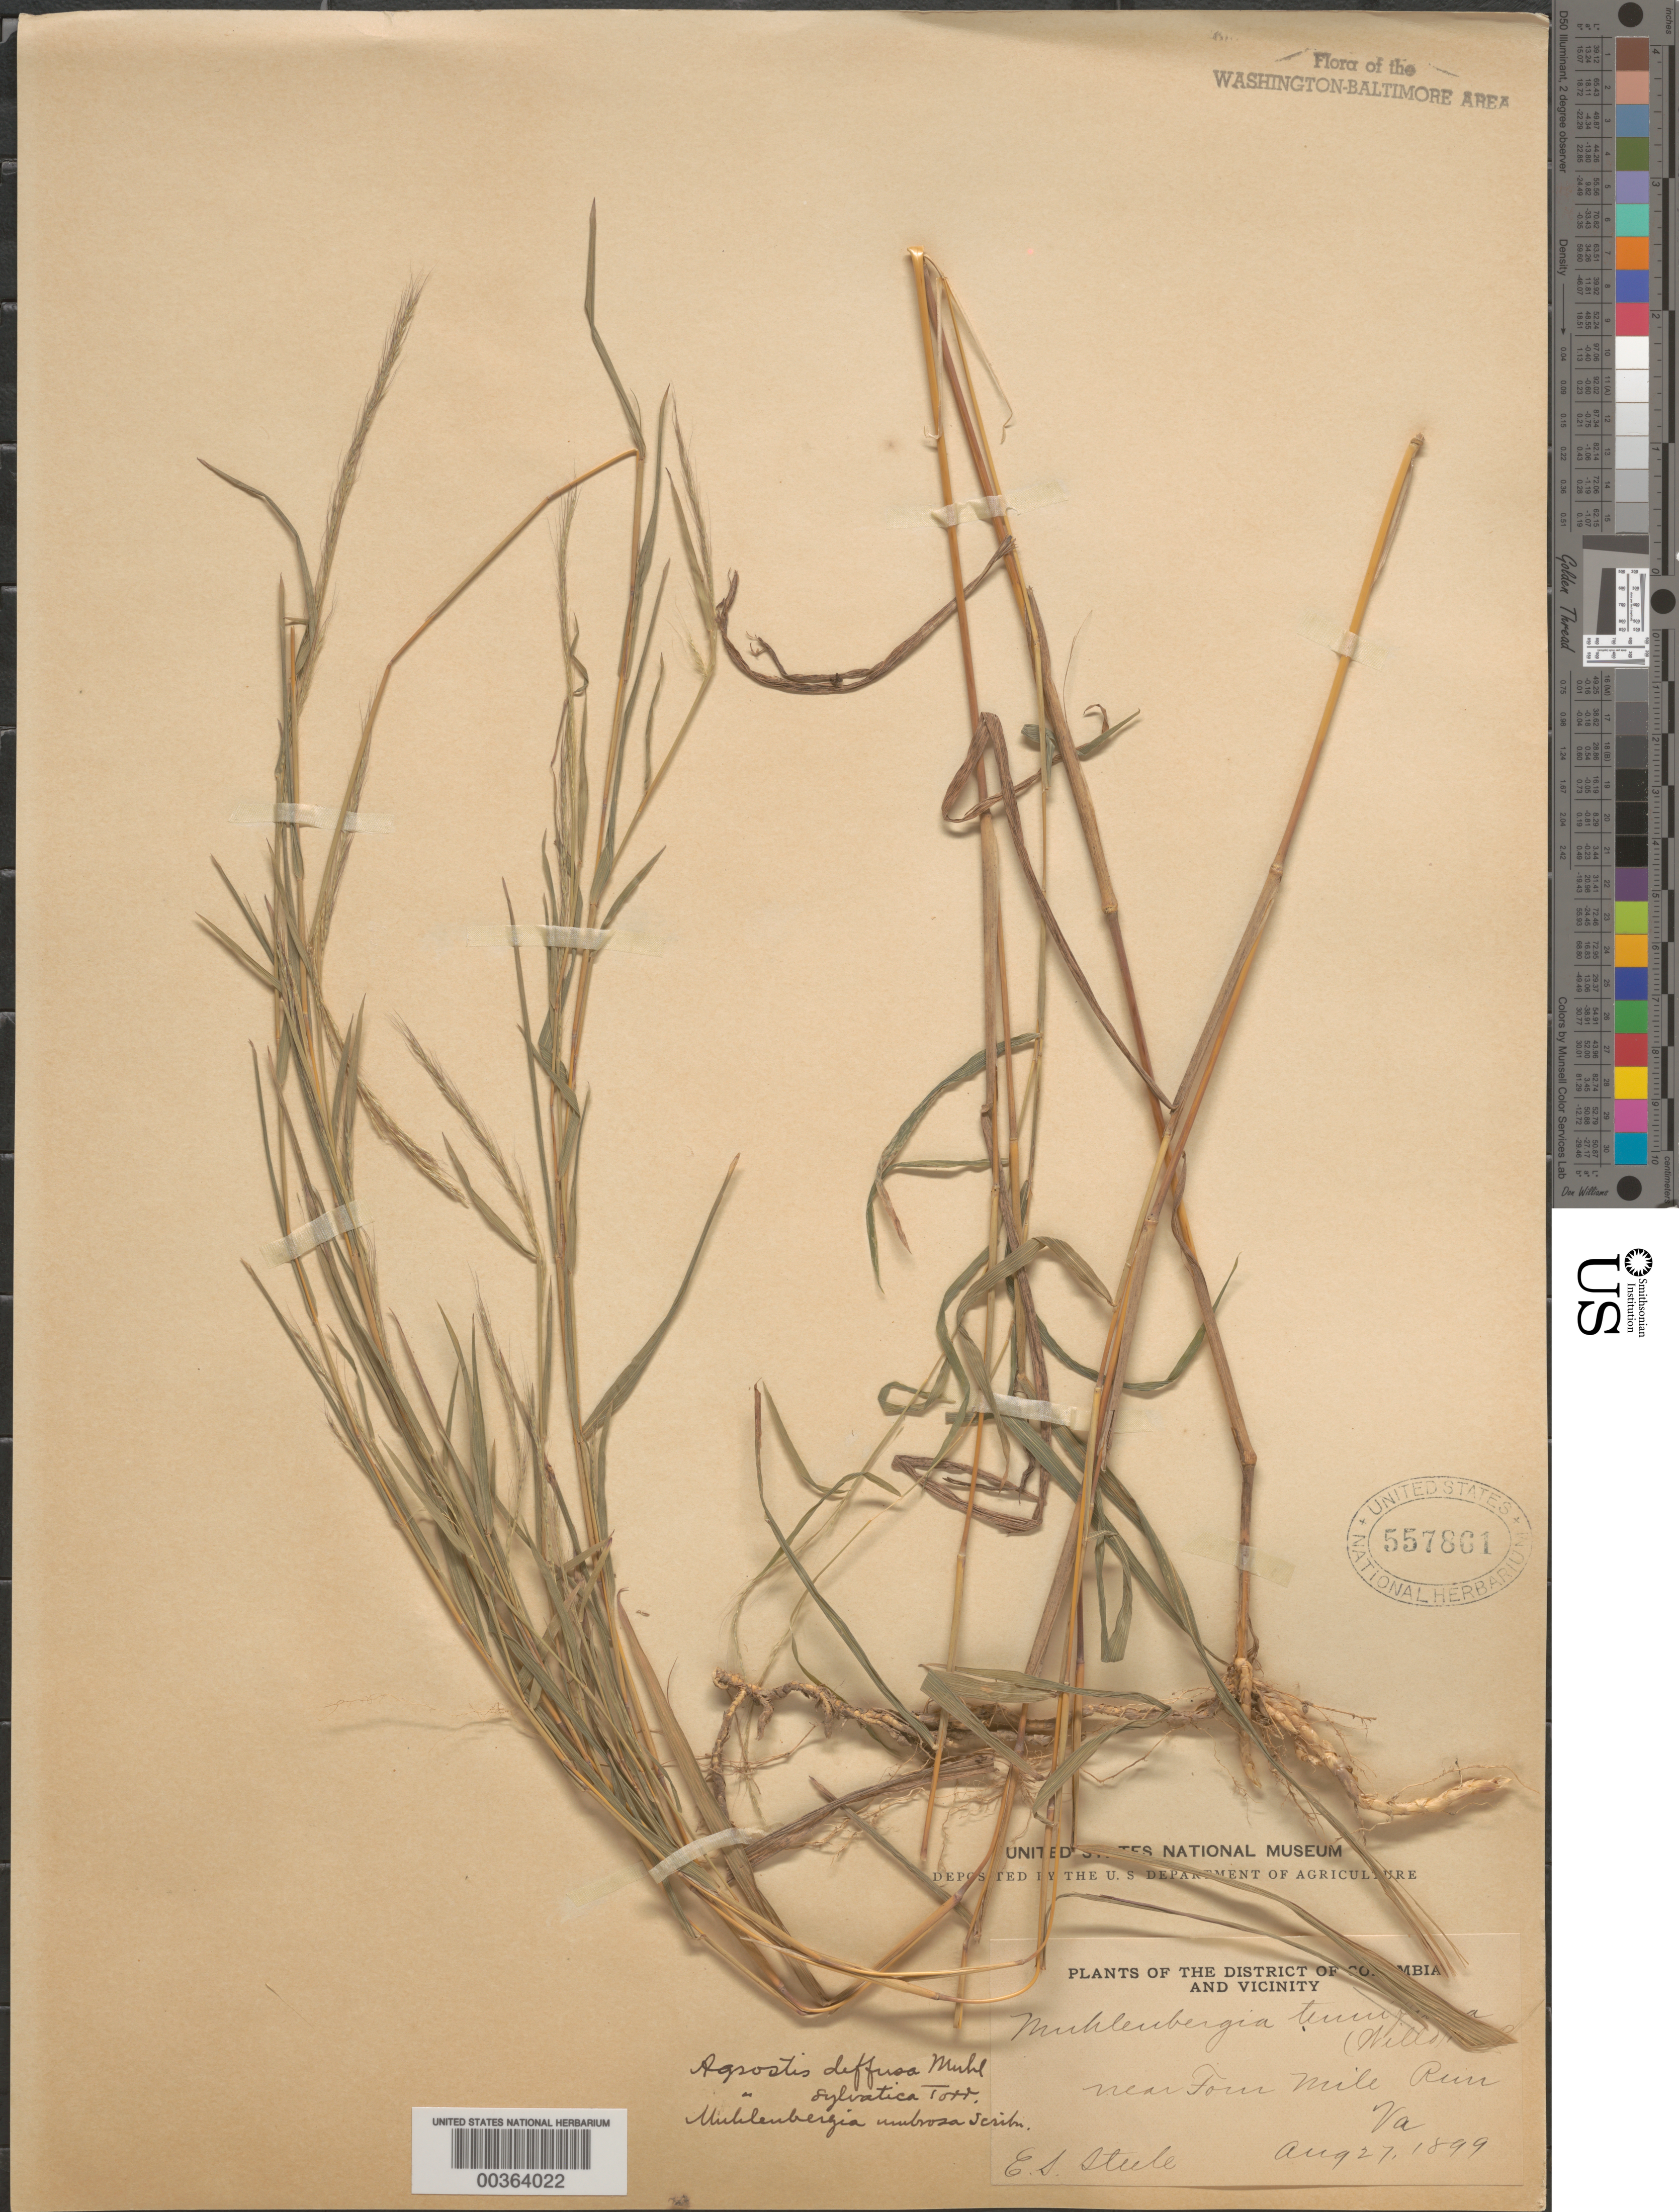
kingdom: Plantae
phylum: Tracheophyta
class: Liliopsida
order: Poales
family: Poaceae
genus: Muhlenbergia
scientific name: Muhlenbergia sylvatica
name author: (Torr.) Torr. ex A. Gray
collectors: E. Steele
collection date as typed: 27 Aug 1899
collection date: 1899-08-27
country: United States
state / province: Virginia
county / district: Arlington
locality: Four Mile Run vicinity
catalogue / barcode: US 557861